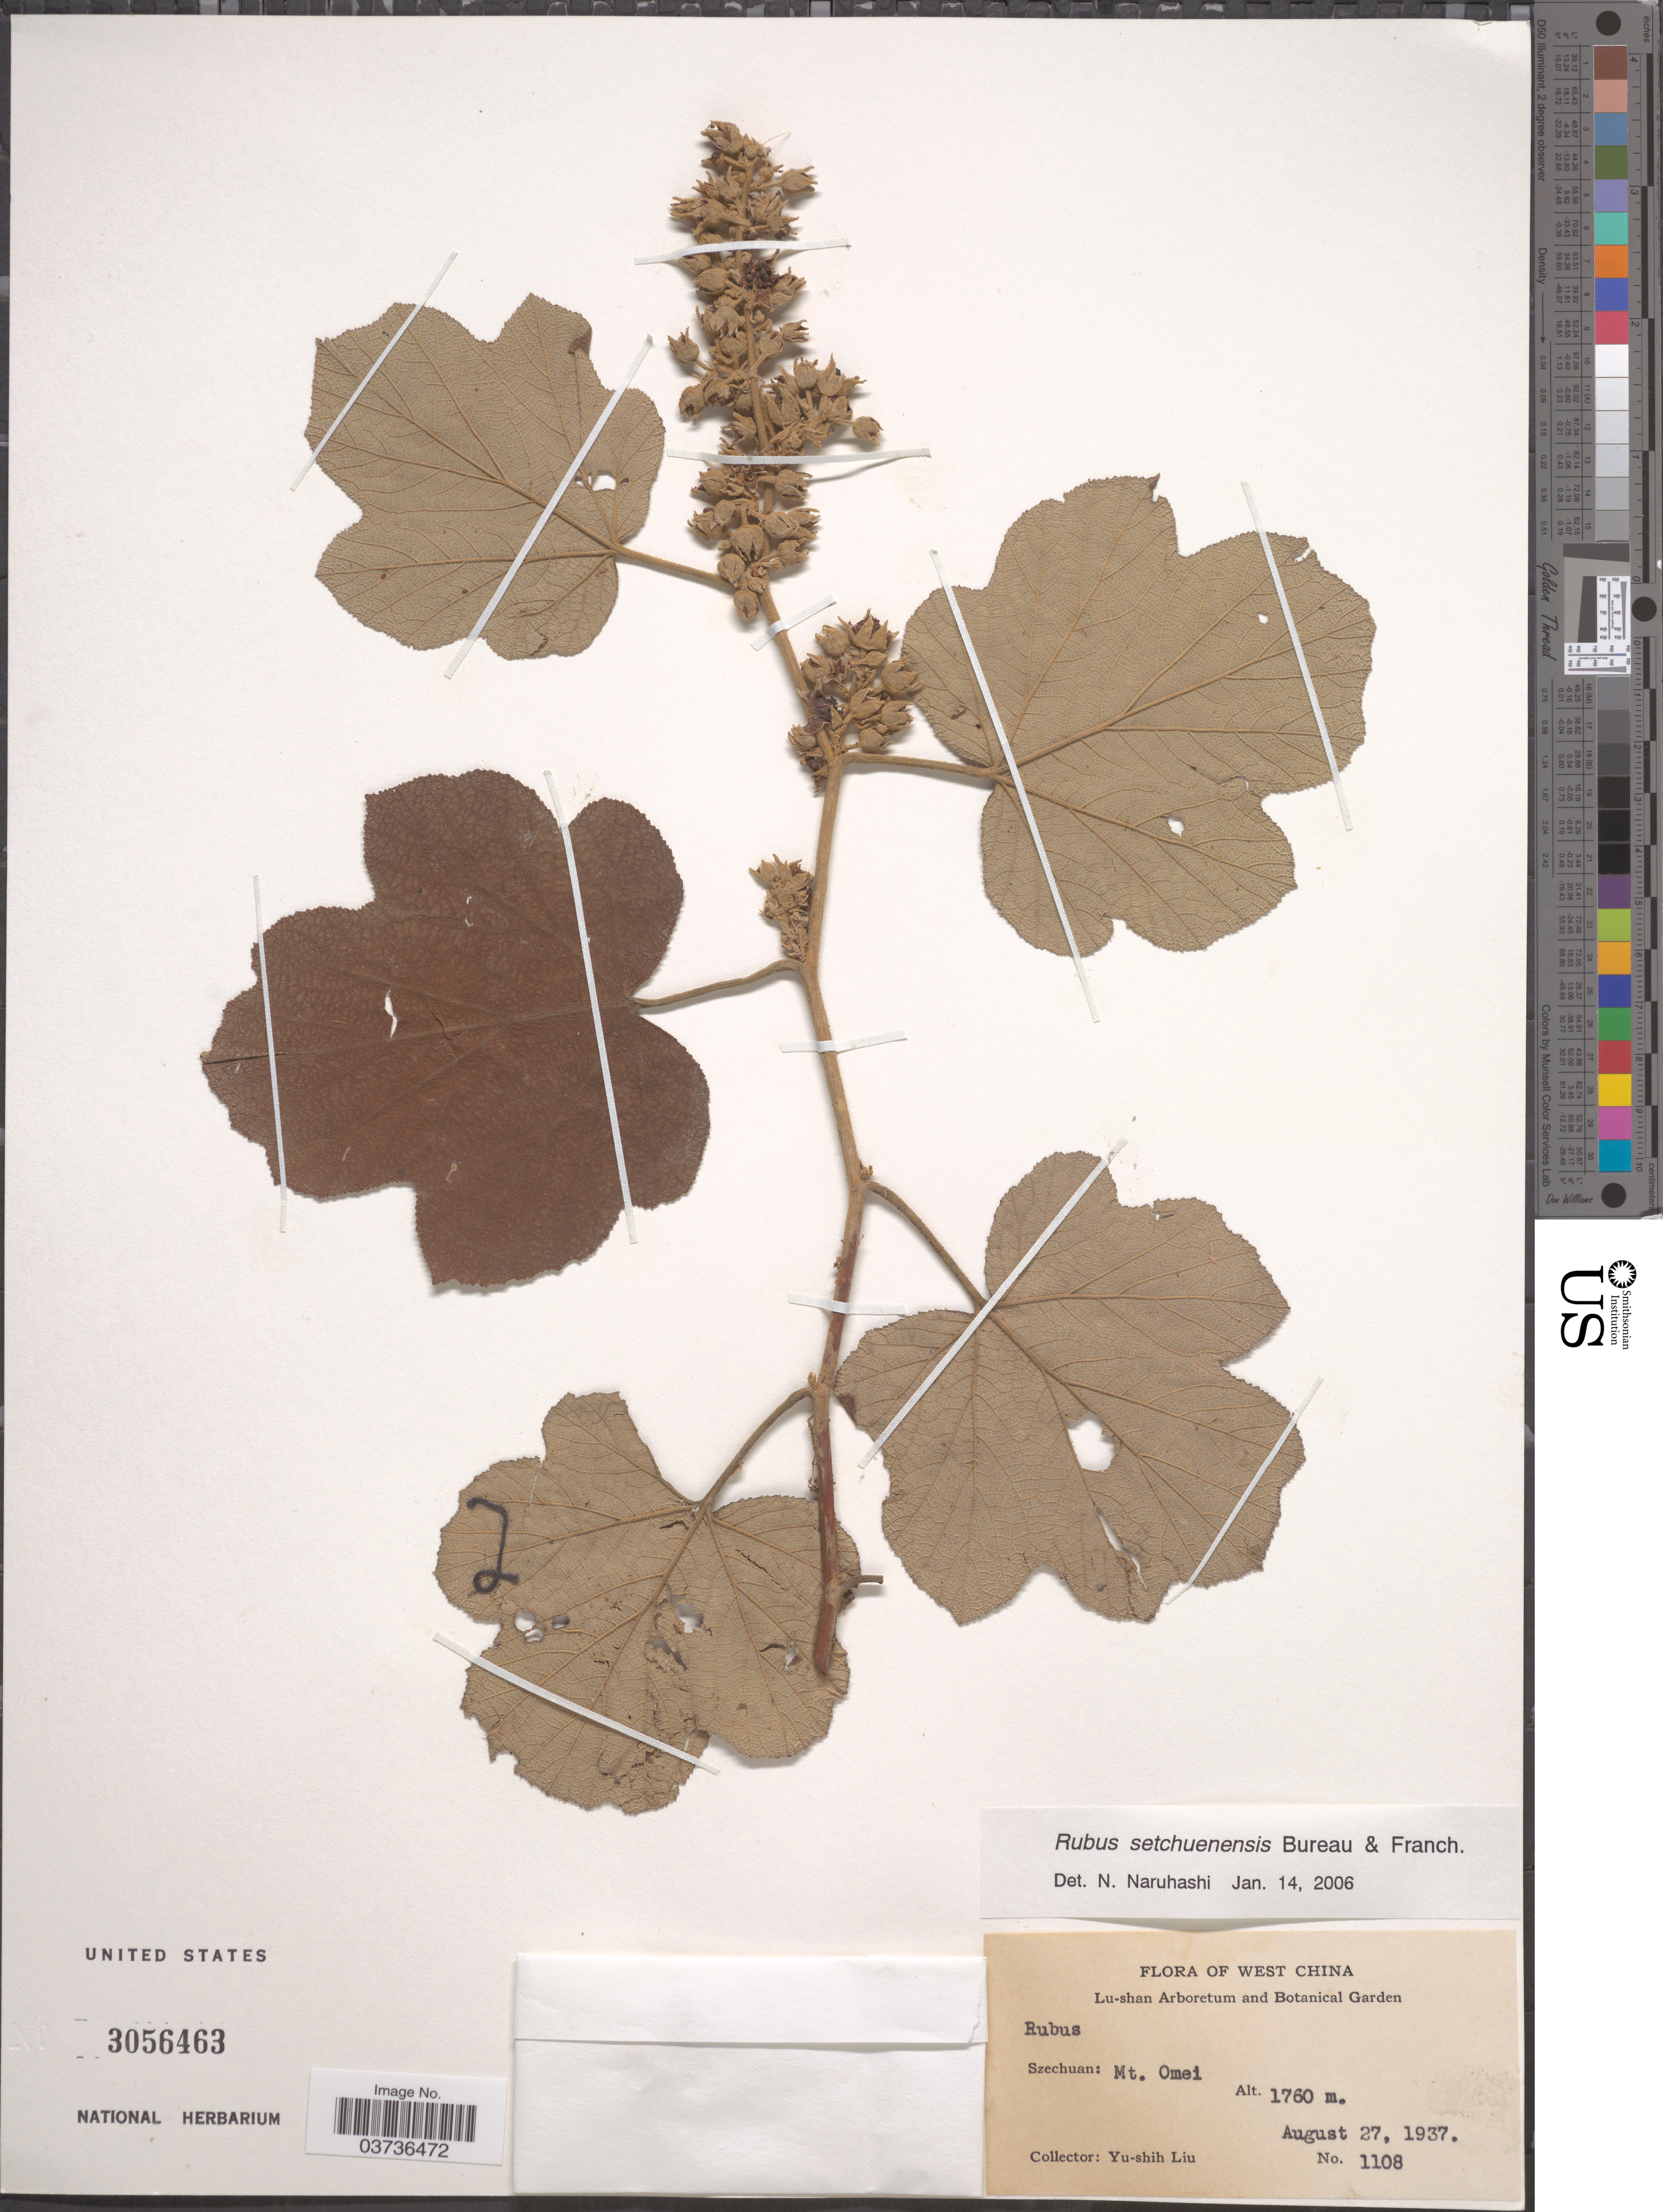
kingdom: Plantae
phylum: Tracheophyta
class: Magnoliopsida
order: Rosales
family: Rosaceae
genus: Rubus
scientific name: Rubus setchuenensis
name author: Bureau & Franch.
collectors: Y.-S. Liu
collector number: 1108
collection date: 1937-08-27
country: China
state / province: Sichuan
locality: West China. Szechuan: Mt. Omei.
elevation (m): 1760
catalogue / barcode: US 3056463